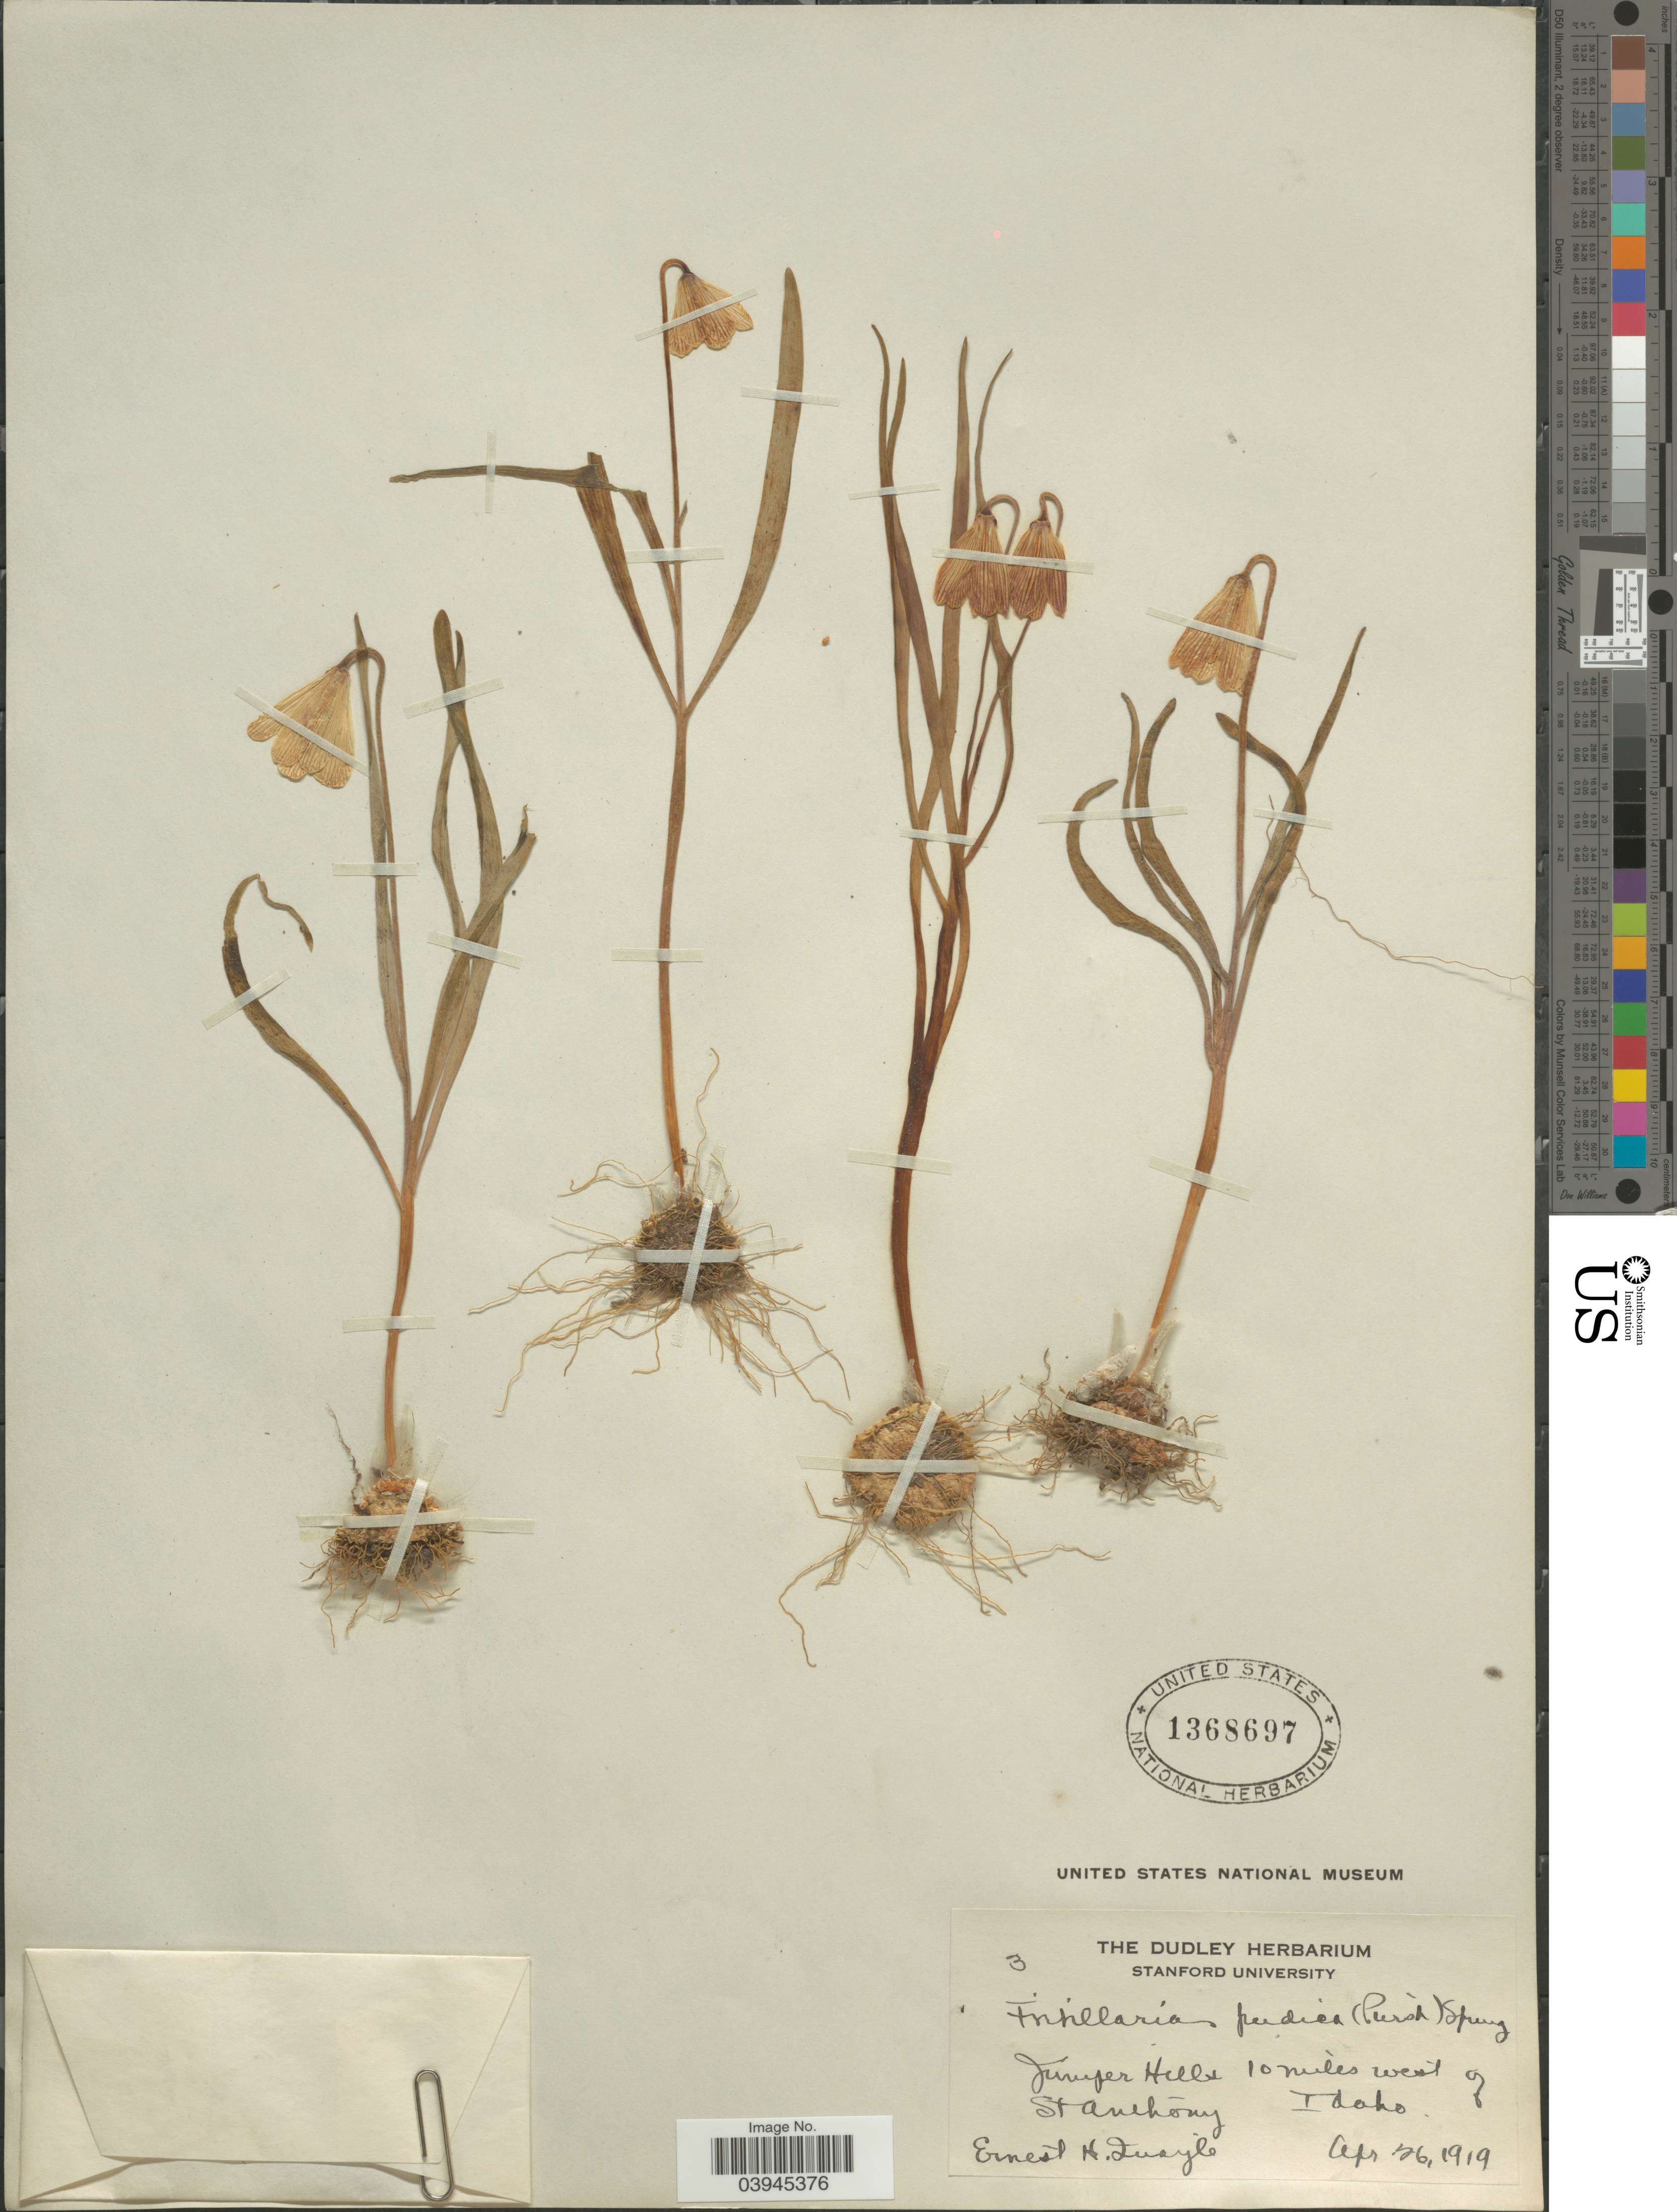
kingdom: Plantae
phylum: Tracheophyta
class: Liliopsida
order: Liliales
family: Liliaceae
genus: Fritillaria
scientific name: Fritillaria pudica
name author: (Pursh) Spreng.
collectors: E. Quayle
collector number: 3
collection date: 1919-04-26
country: United States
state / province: Idaho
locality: Juniper Hills 10 miles west of St Anthony.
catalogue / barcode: US 1368697